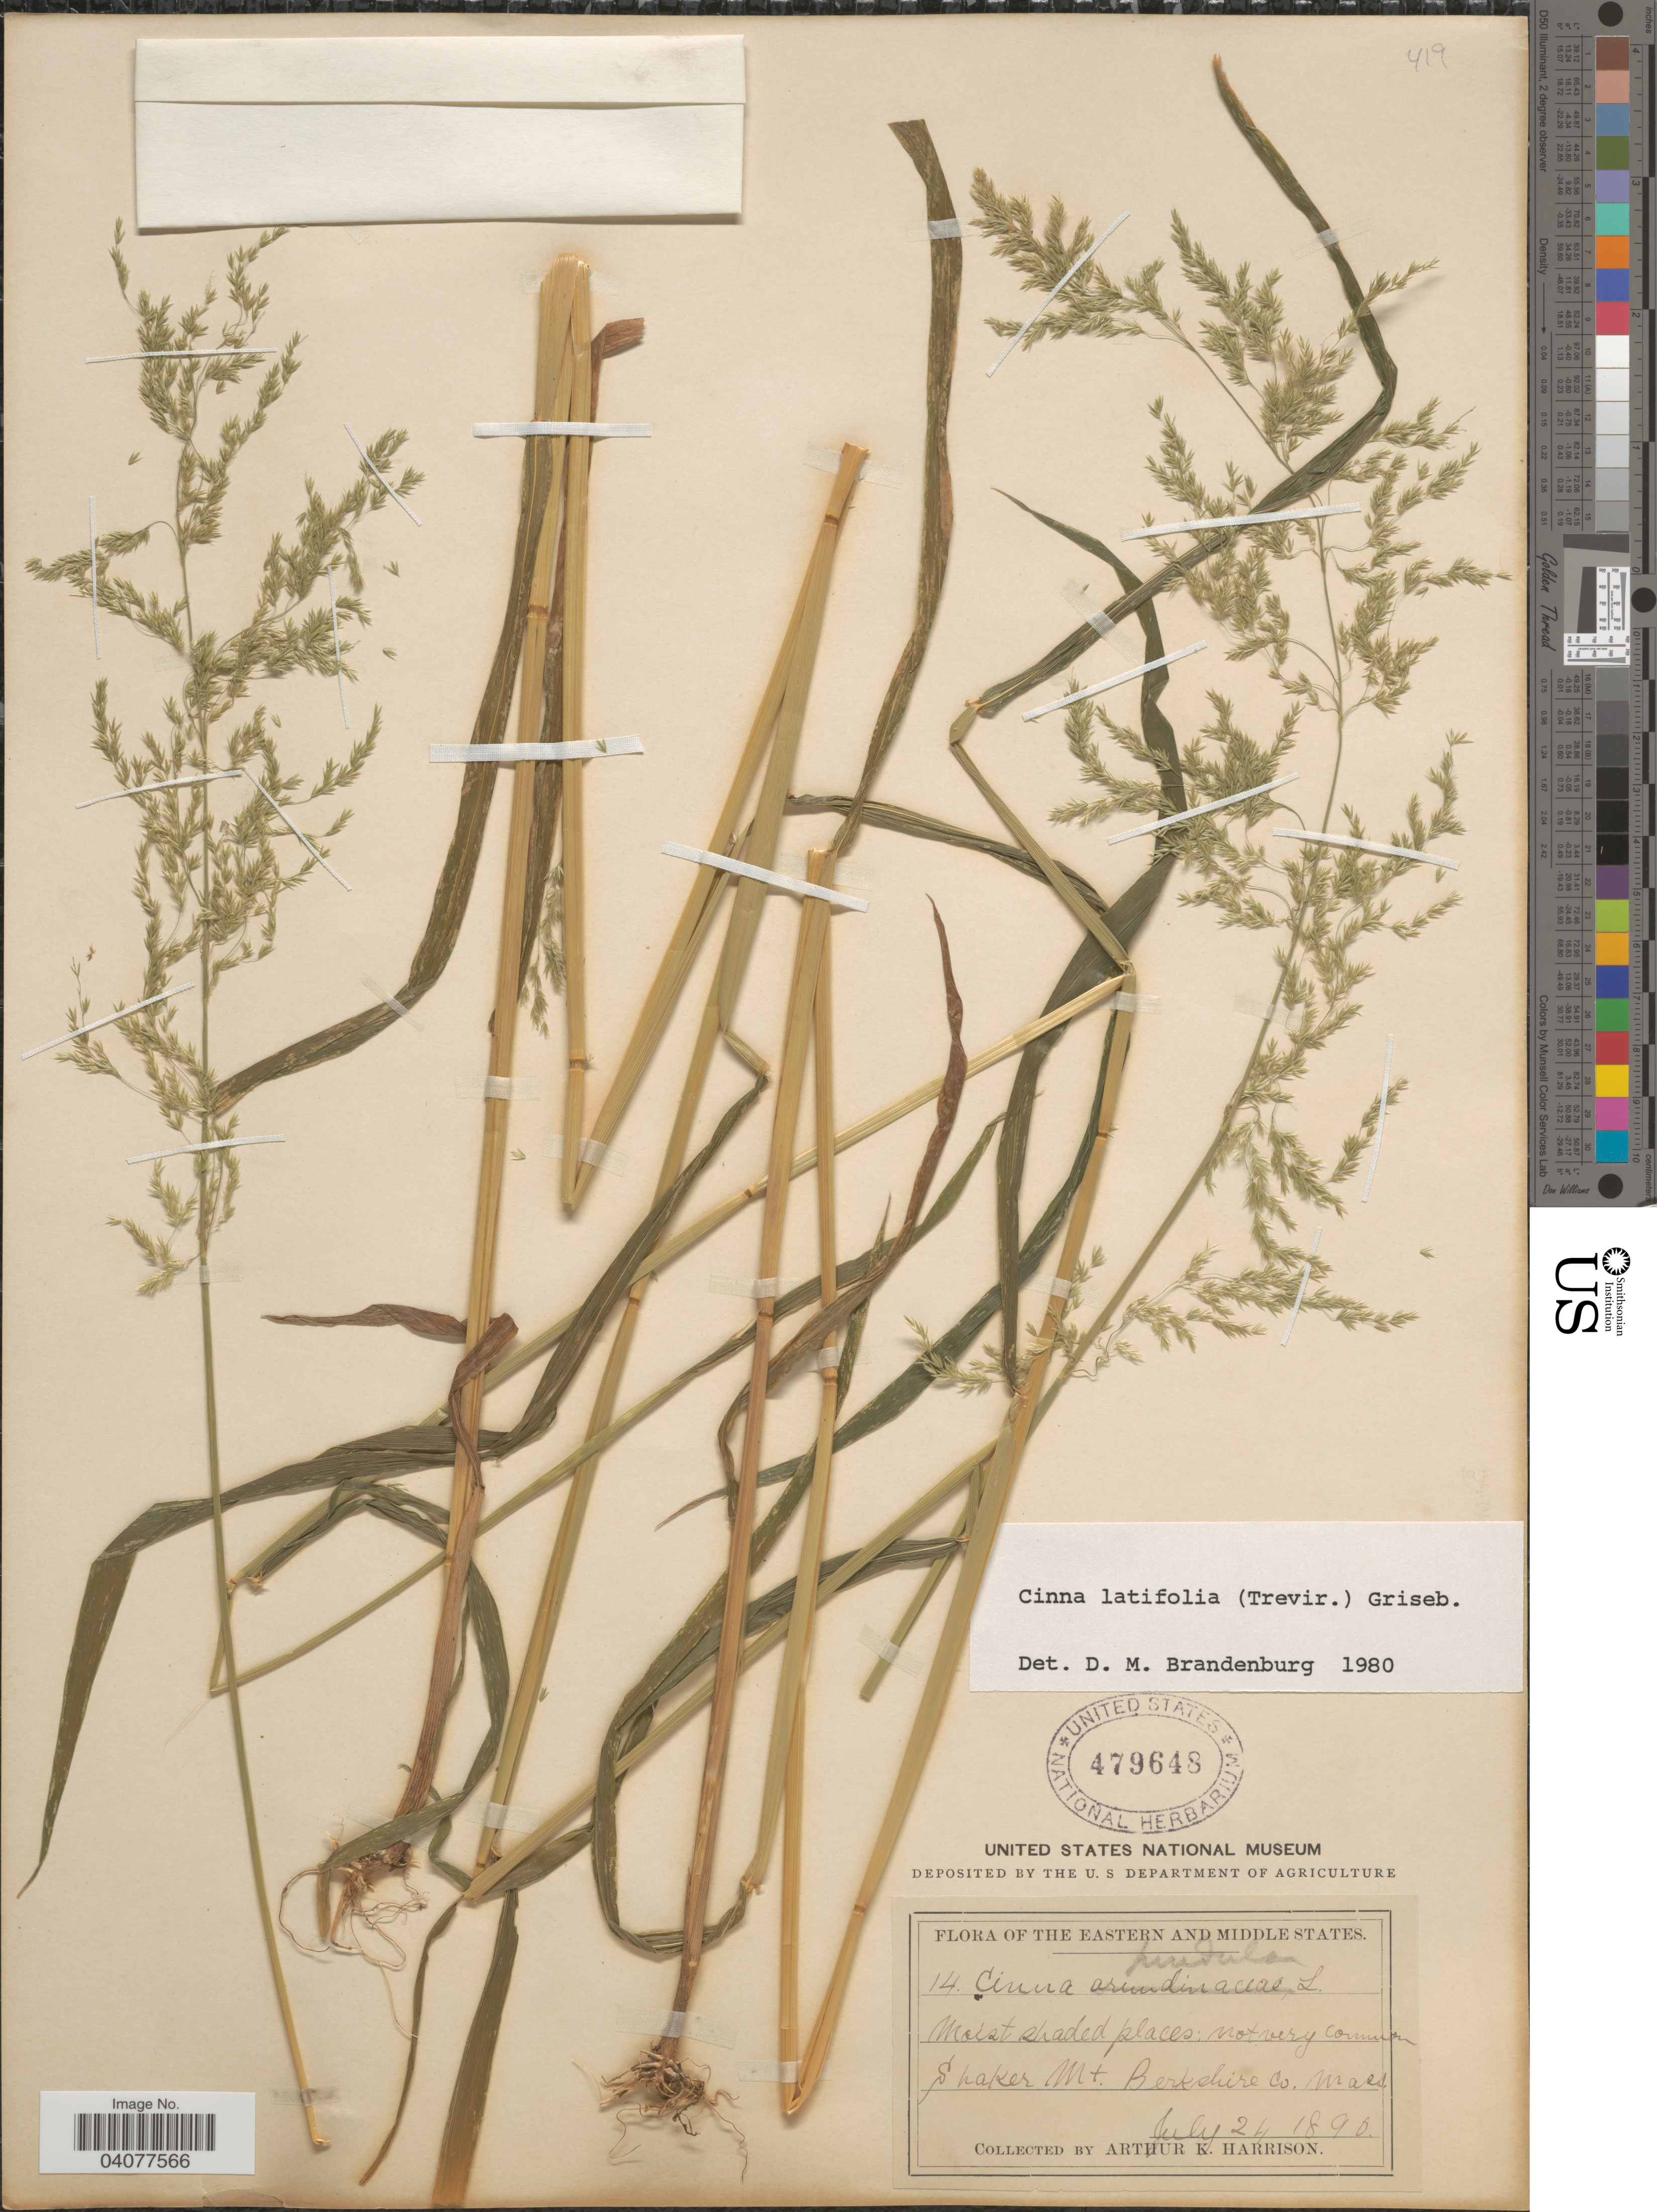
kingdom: Plantae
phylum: Tracheophyta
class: Liliopsida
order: Poales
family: Poaceae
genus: Cinna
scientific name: Cinna latifolia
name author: (Trevir. ex Goeppert) Griseb.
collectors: A. K. Harrison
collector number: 14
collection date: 1896-07-24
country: United States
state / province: Massachusetts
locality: The Eastern and Middle States. Moist shaded places: not very common. Shaker Mt. Berkshire Co.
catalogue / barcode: US 479648